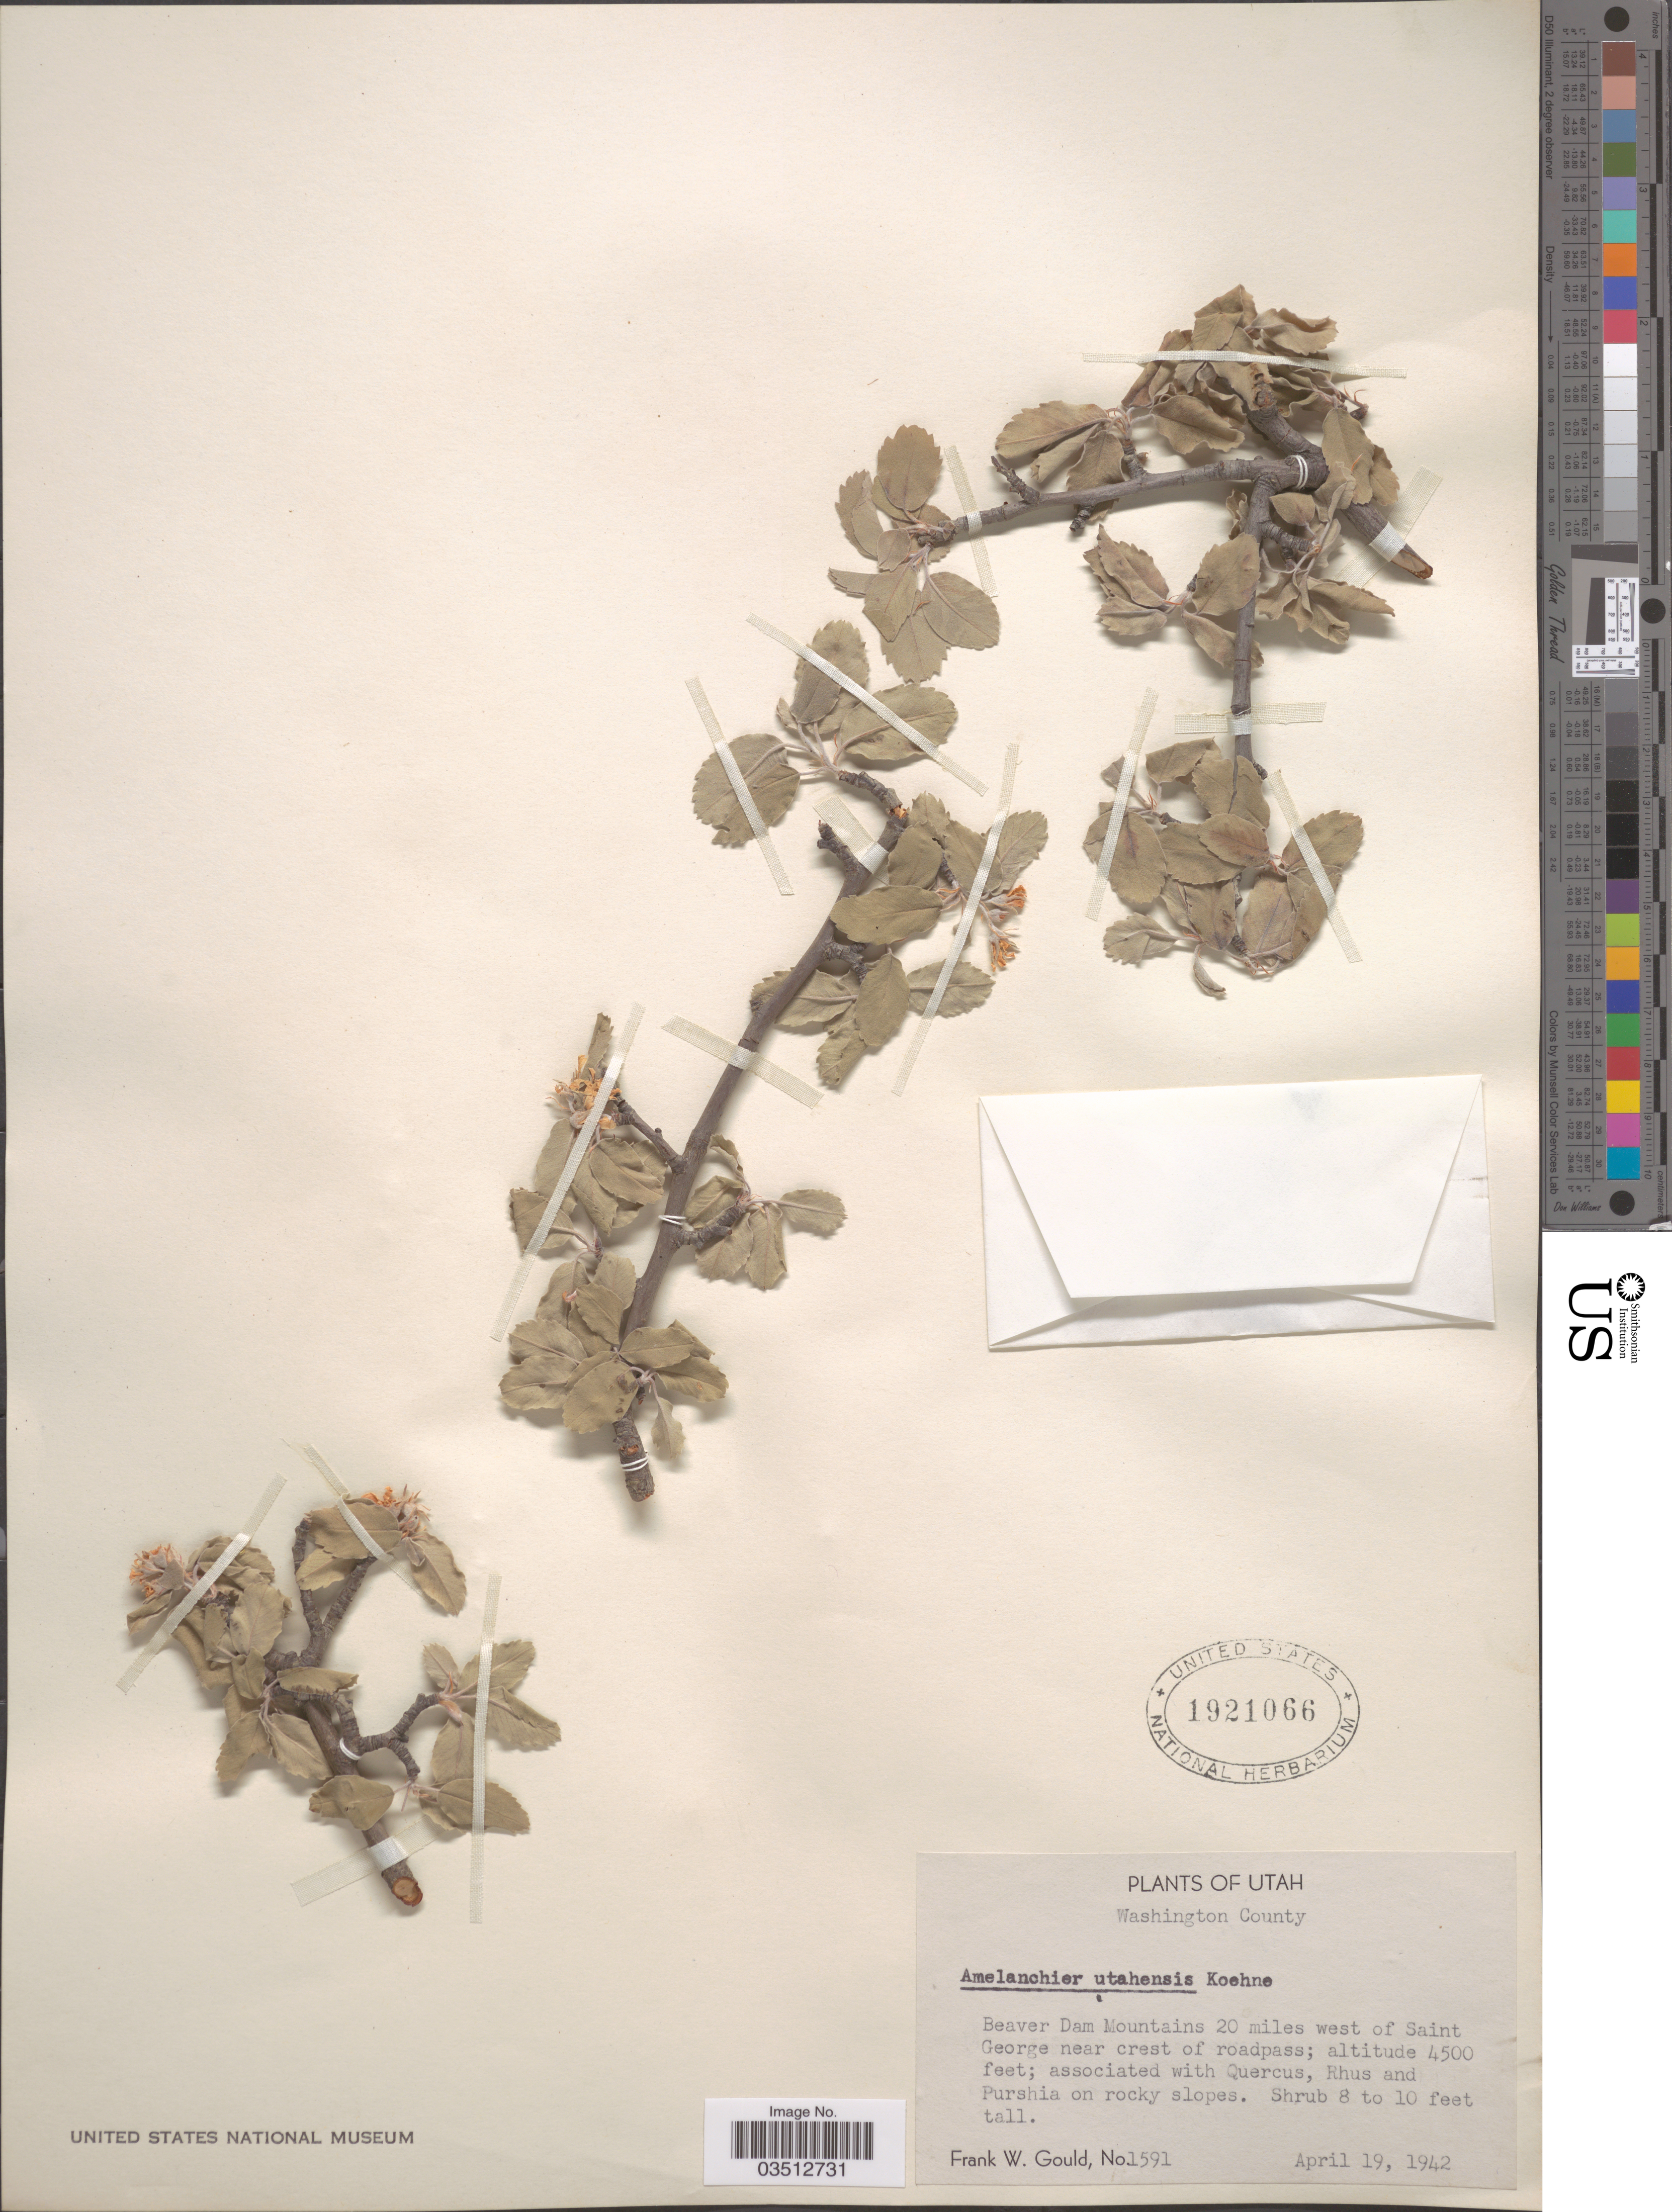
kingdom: Plantae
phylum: Tracheophyta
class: Magnoliopsida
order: Rosales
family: Rosaceae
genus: Amelanchier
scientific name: Amelanchier utahensis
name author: Koehne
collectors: F. W. Gould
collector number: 1591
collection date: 1942-04-19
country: United States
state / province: Utah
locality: Washington County. Beaver Dam Mountains 20 miles west of Saint George near crest of roadpass.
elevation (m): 1372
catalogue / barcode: US 1921066